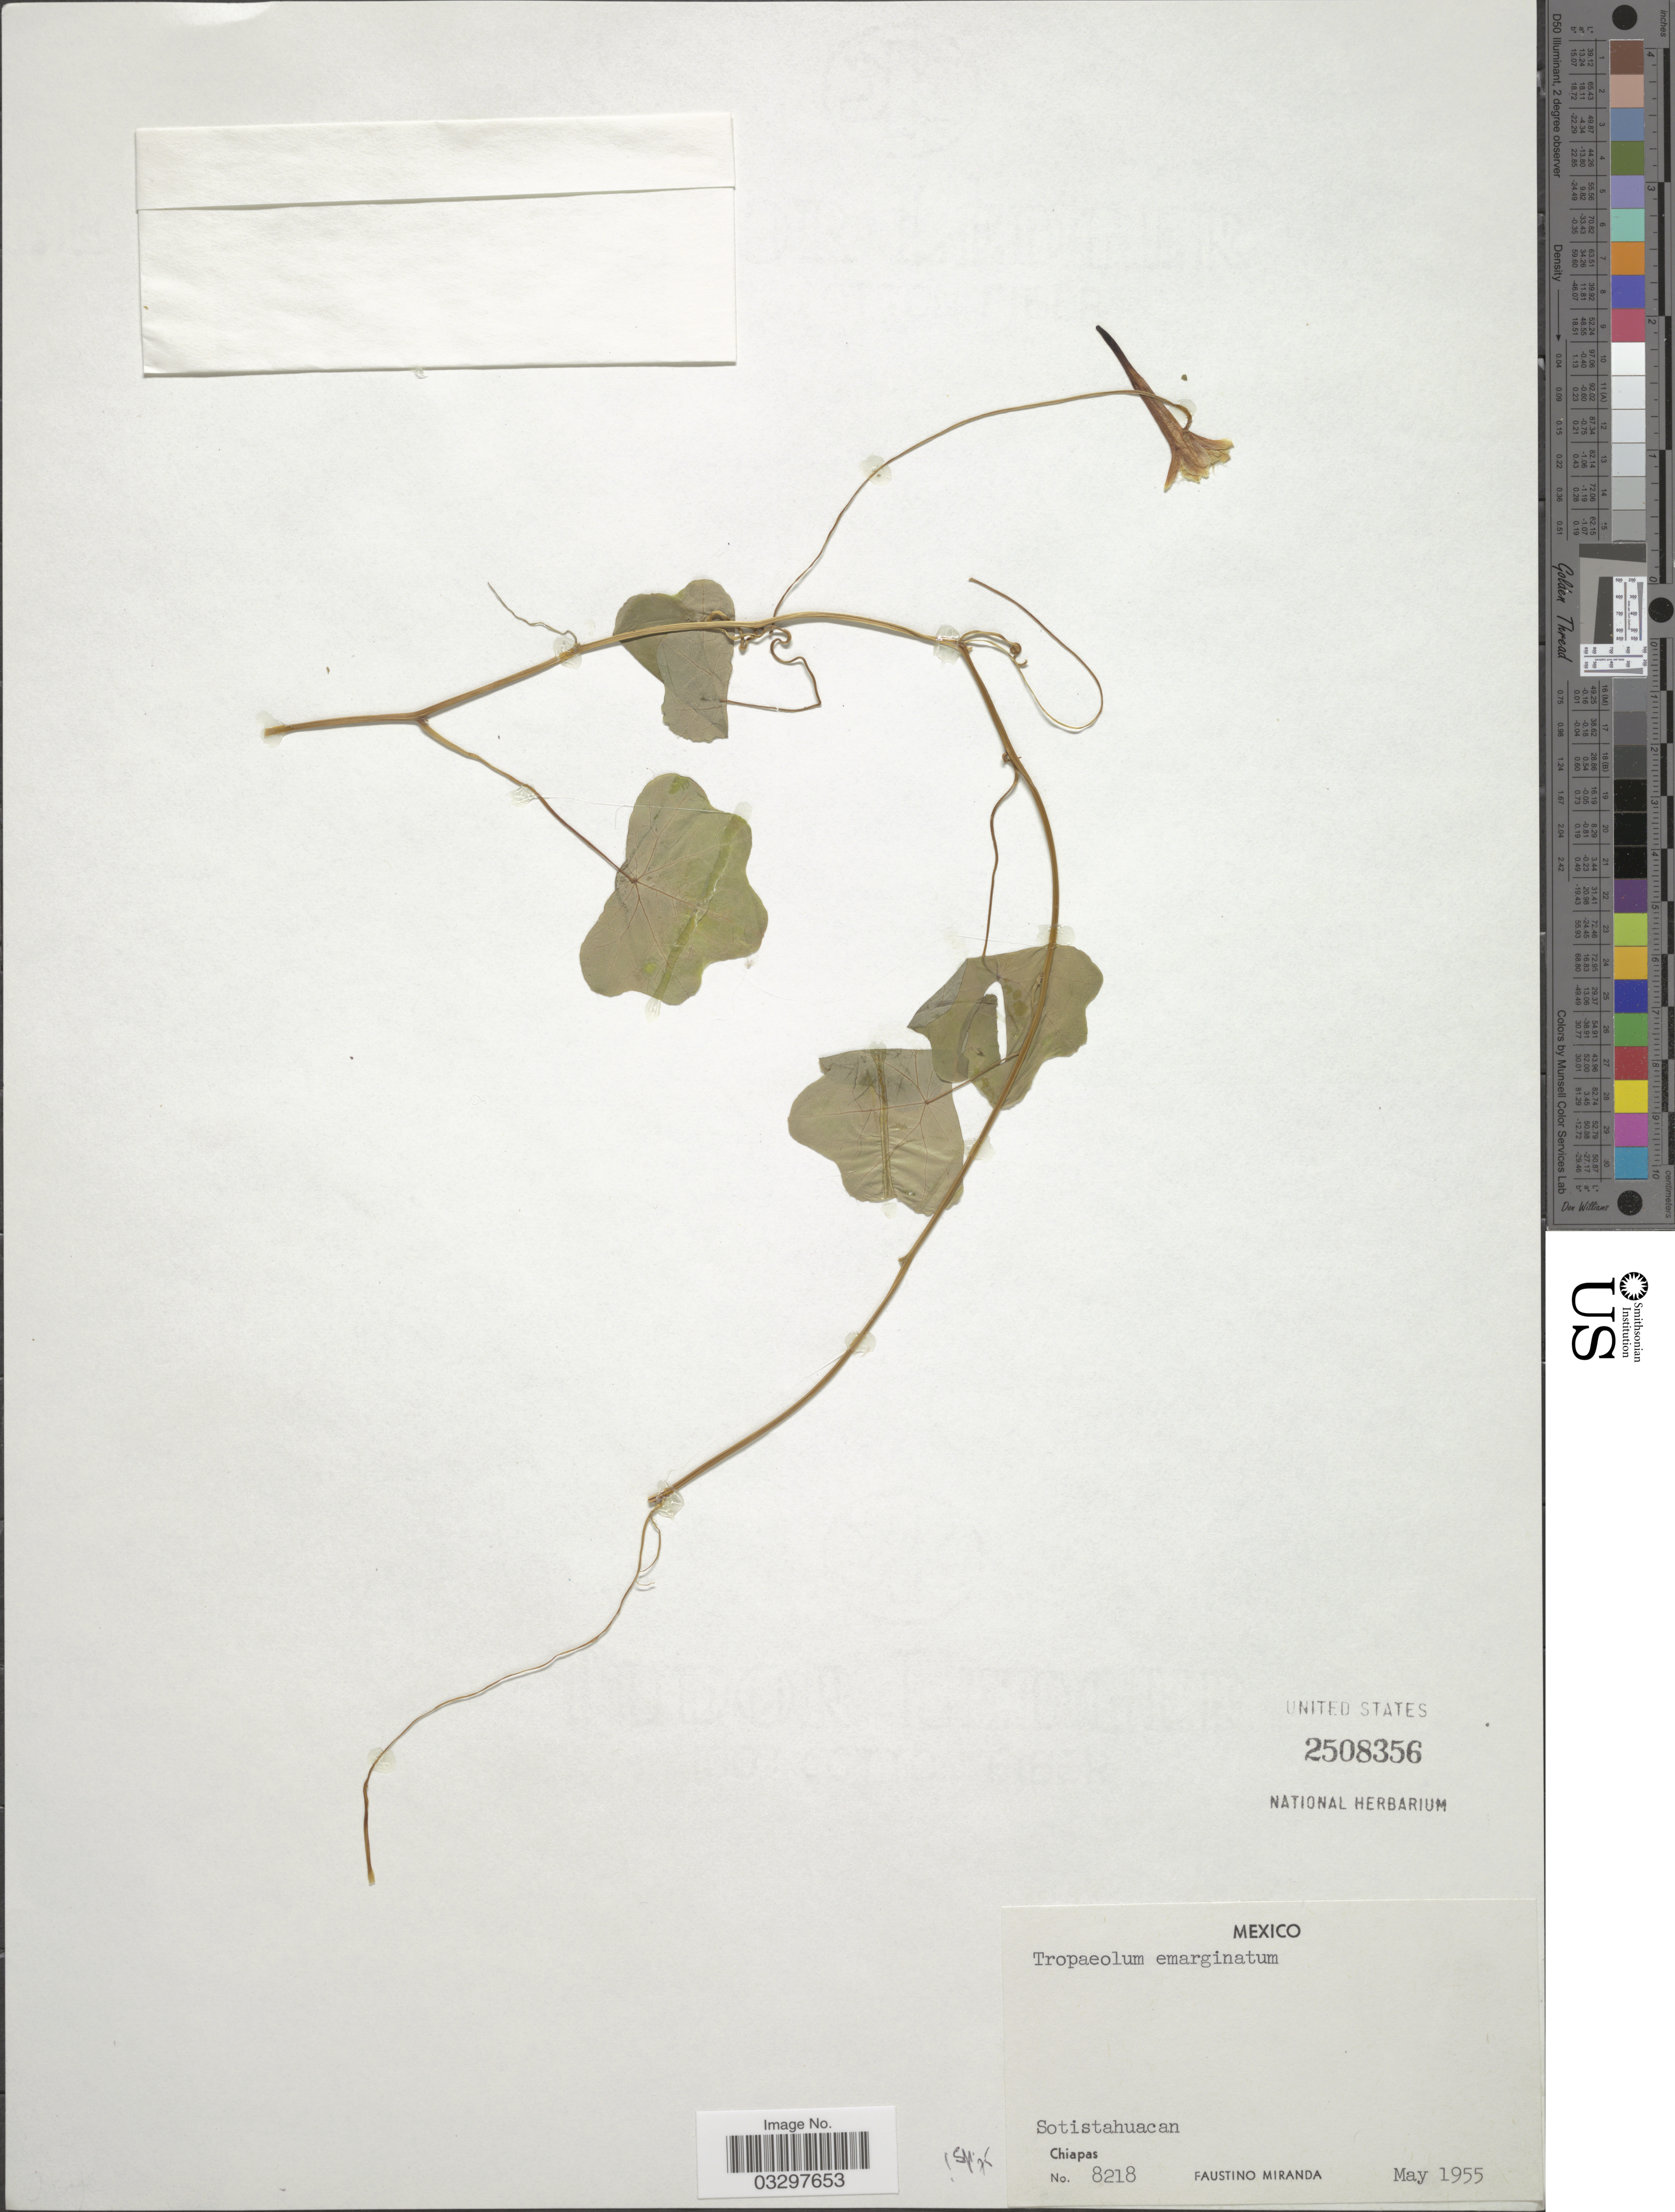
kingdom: Plantae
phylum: Tracheophyta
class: Magnoliopsida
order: Brassicales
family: Tropaeolaceae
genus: Tropaeolum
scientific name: Tropaeolum emarginatum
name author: Turcz.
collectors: F. Miranda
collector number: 8218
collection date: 1955-05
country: Mexico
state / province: Chiapas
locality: Sotistahuacan.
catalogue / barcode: US 2508356